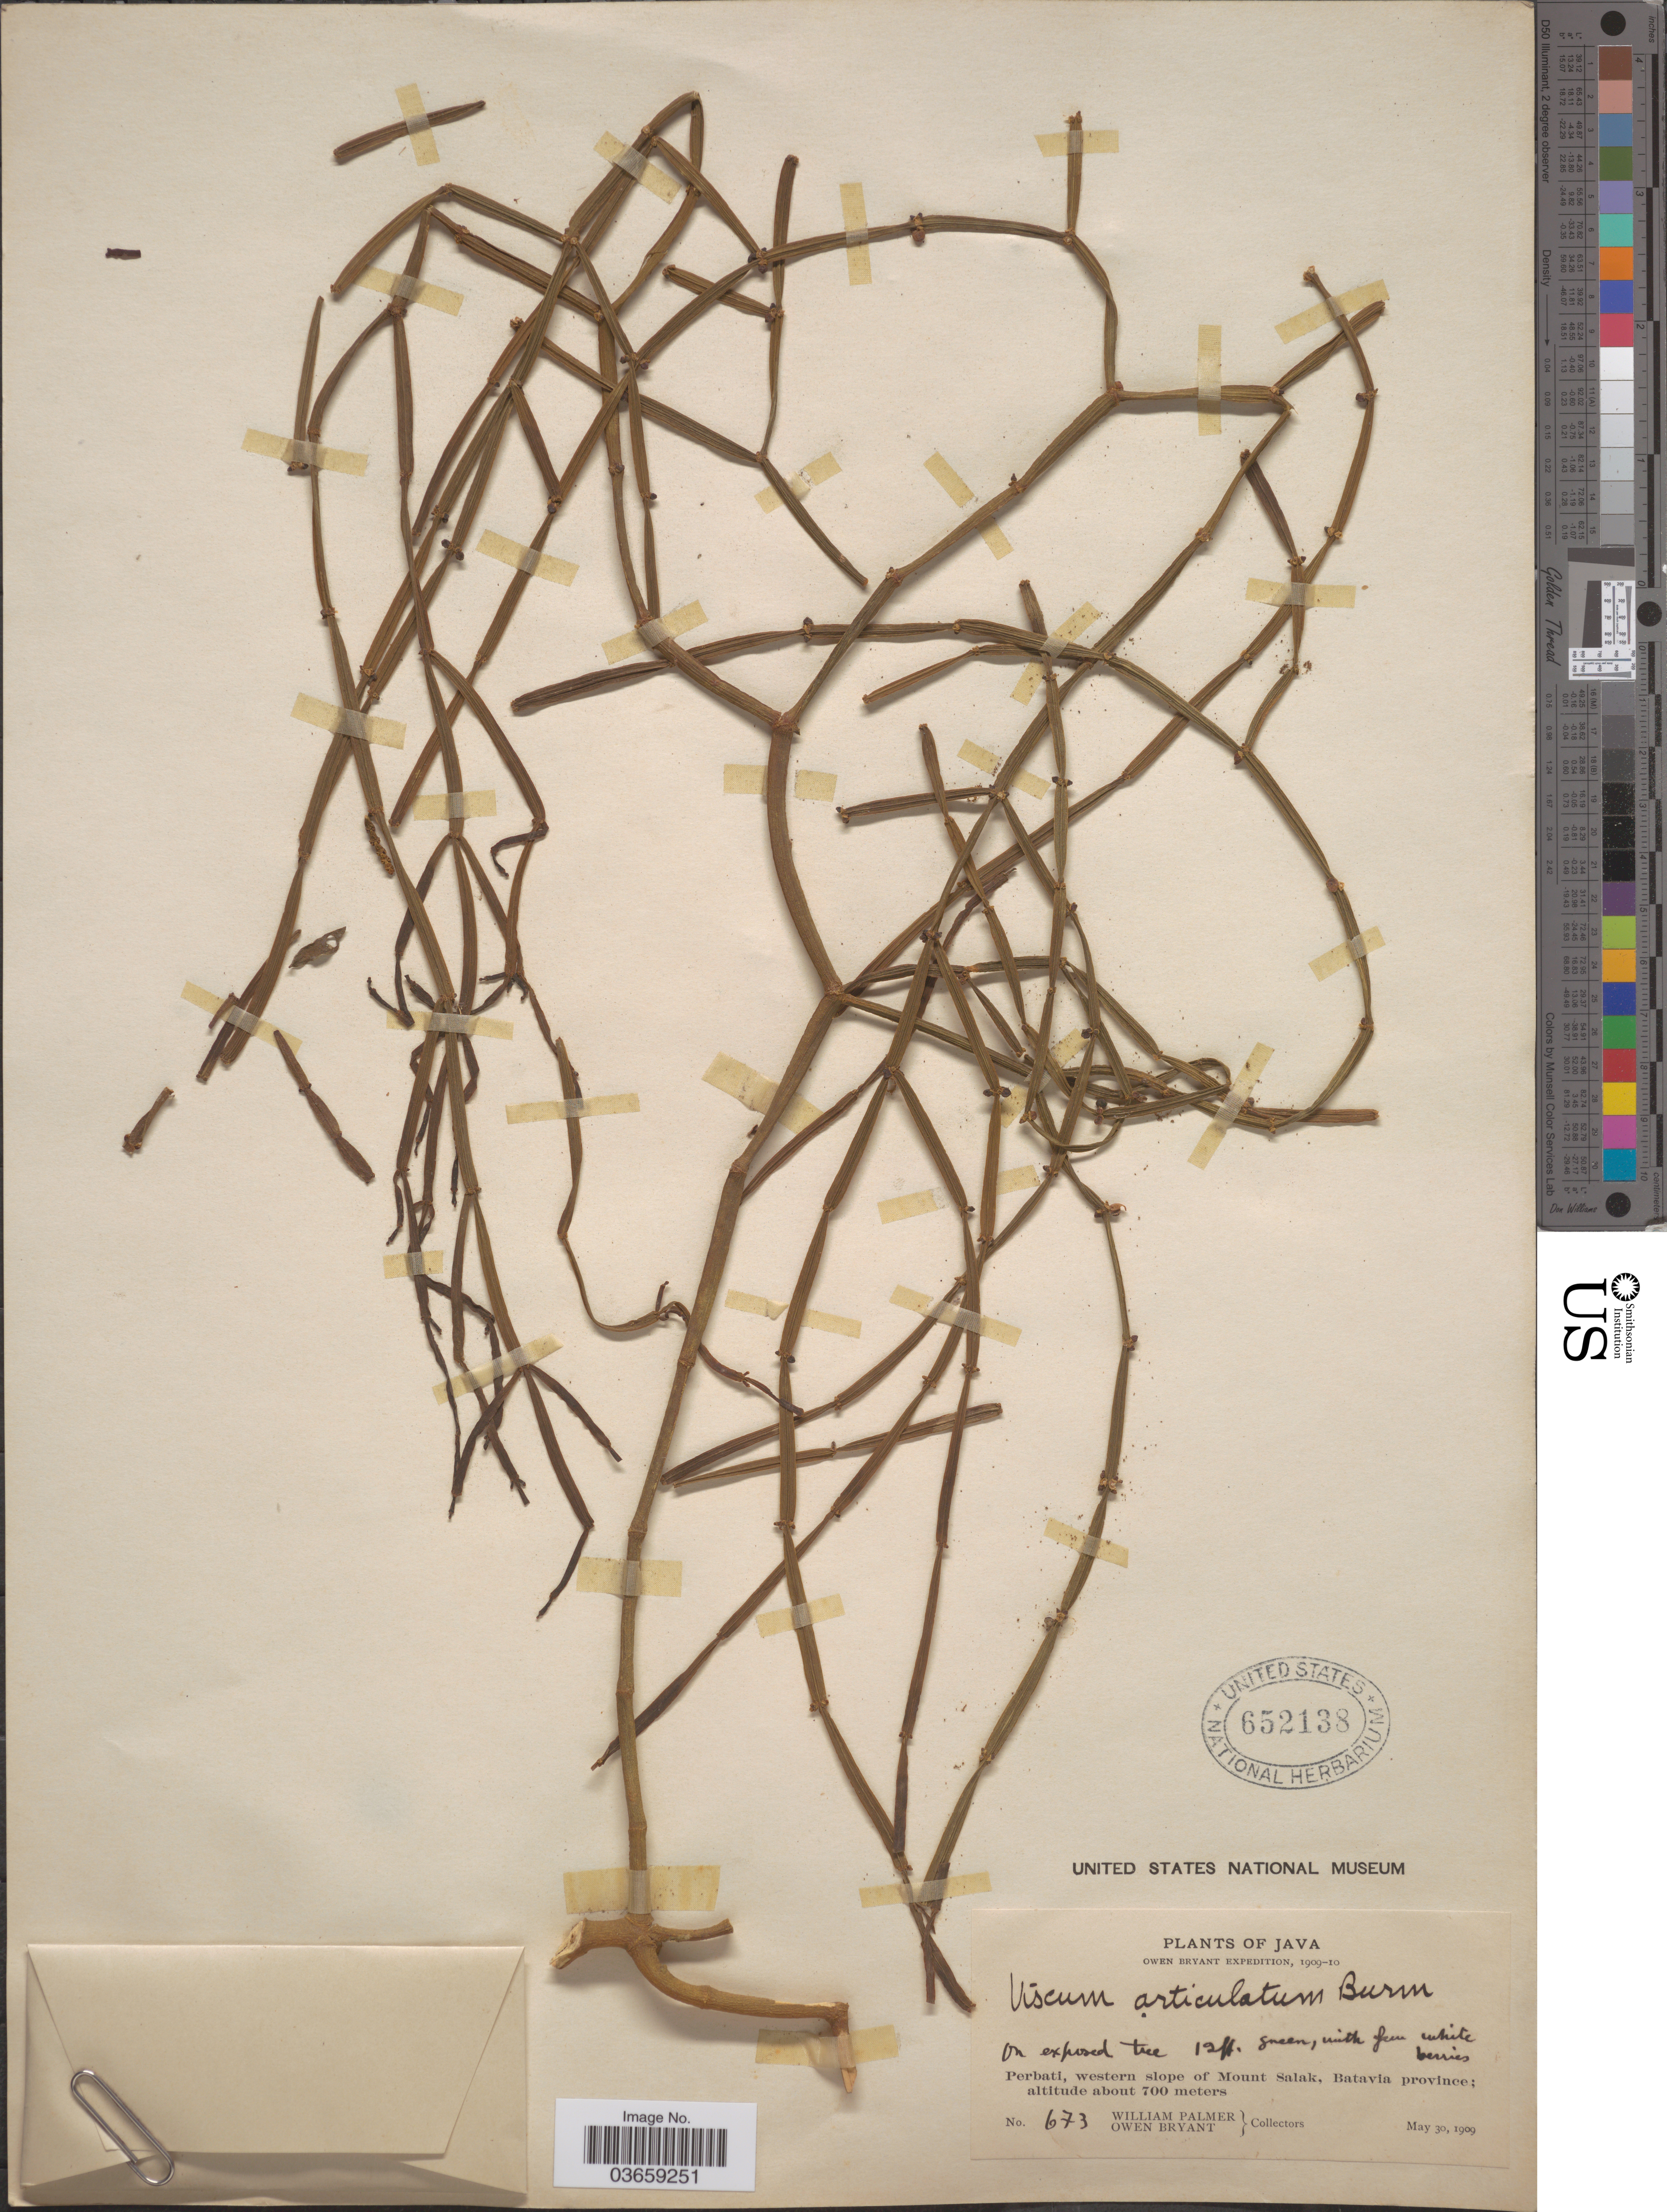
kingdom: Plantae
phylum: Tracheophyta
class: Magnoliopsida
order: Santalales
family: Viscaceae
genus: Viscum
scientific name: Viscum articulatum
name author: Burm. f.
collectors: W. Palmer & O. Bryant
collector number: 673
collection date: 1909-05-30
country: Indonesia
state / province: Java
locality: Perbati, western slope of Mount Salak, Batavia province.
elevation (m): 700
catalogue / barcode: US 652138